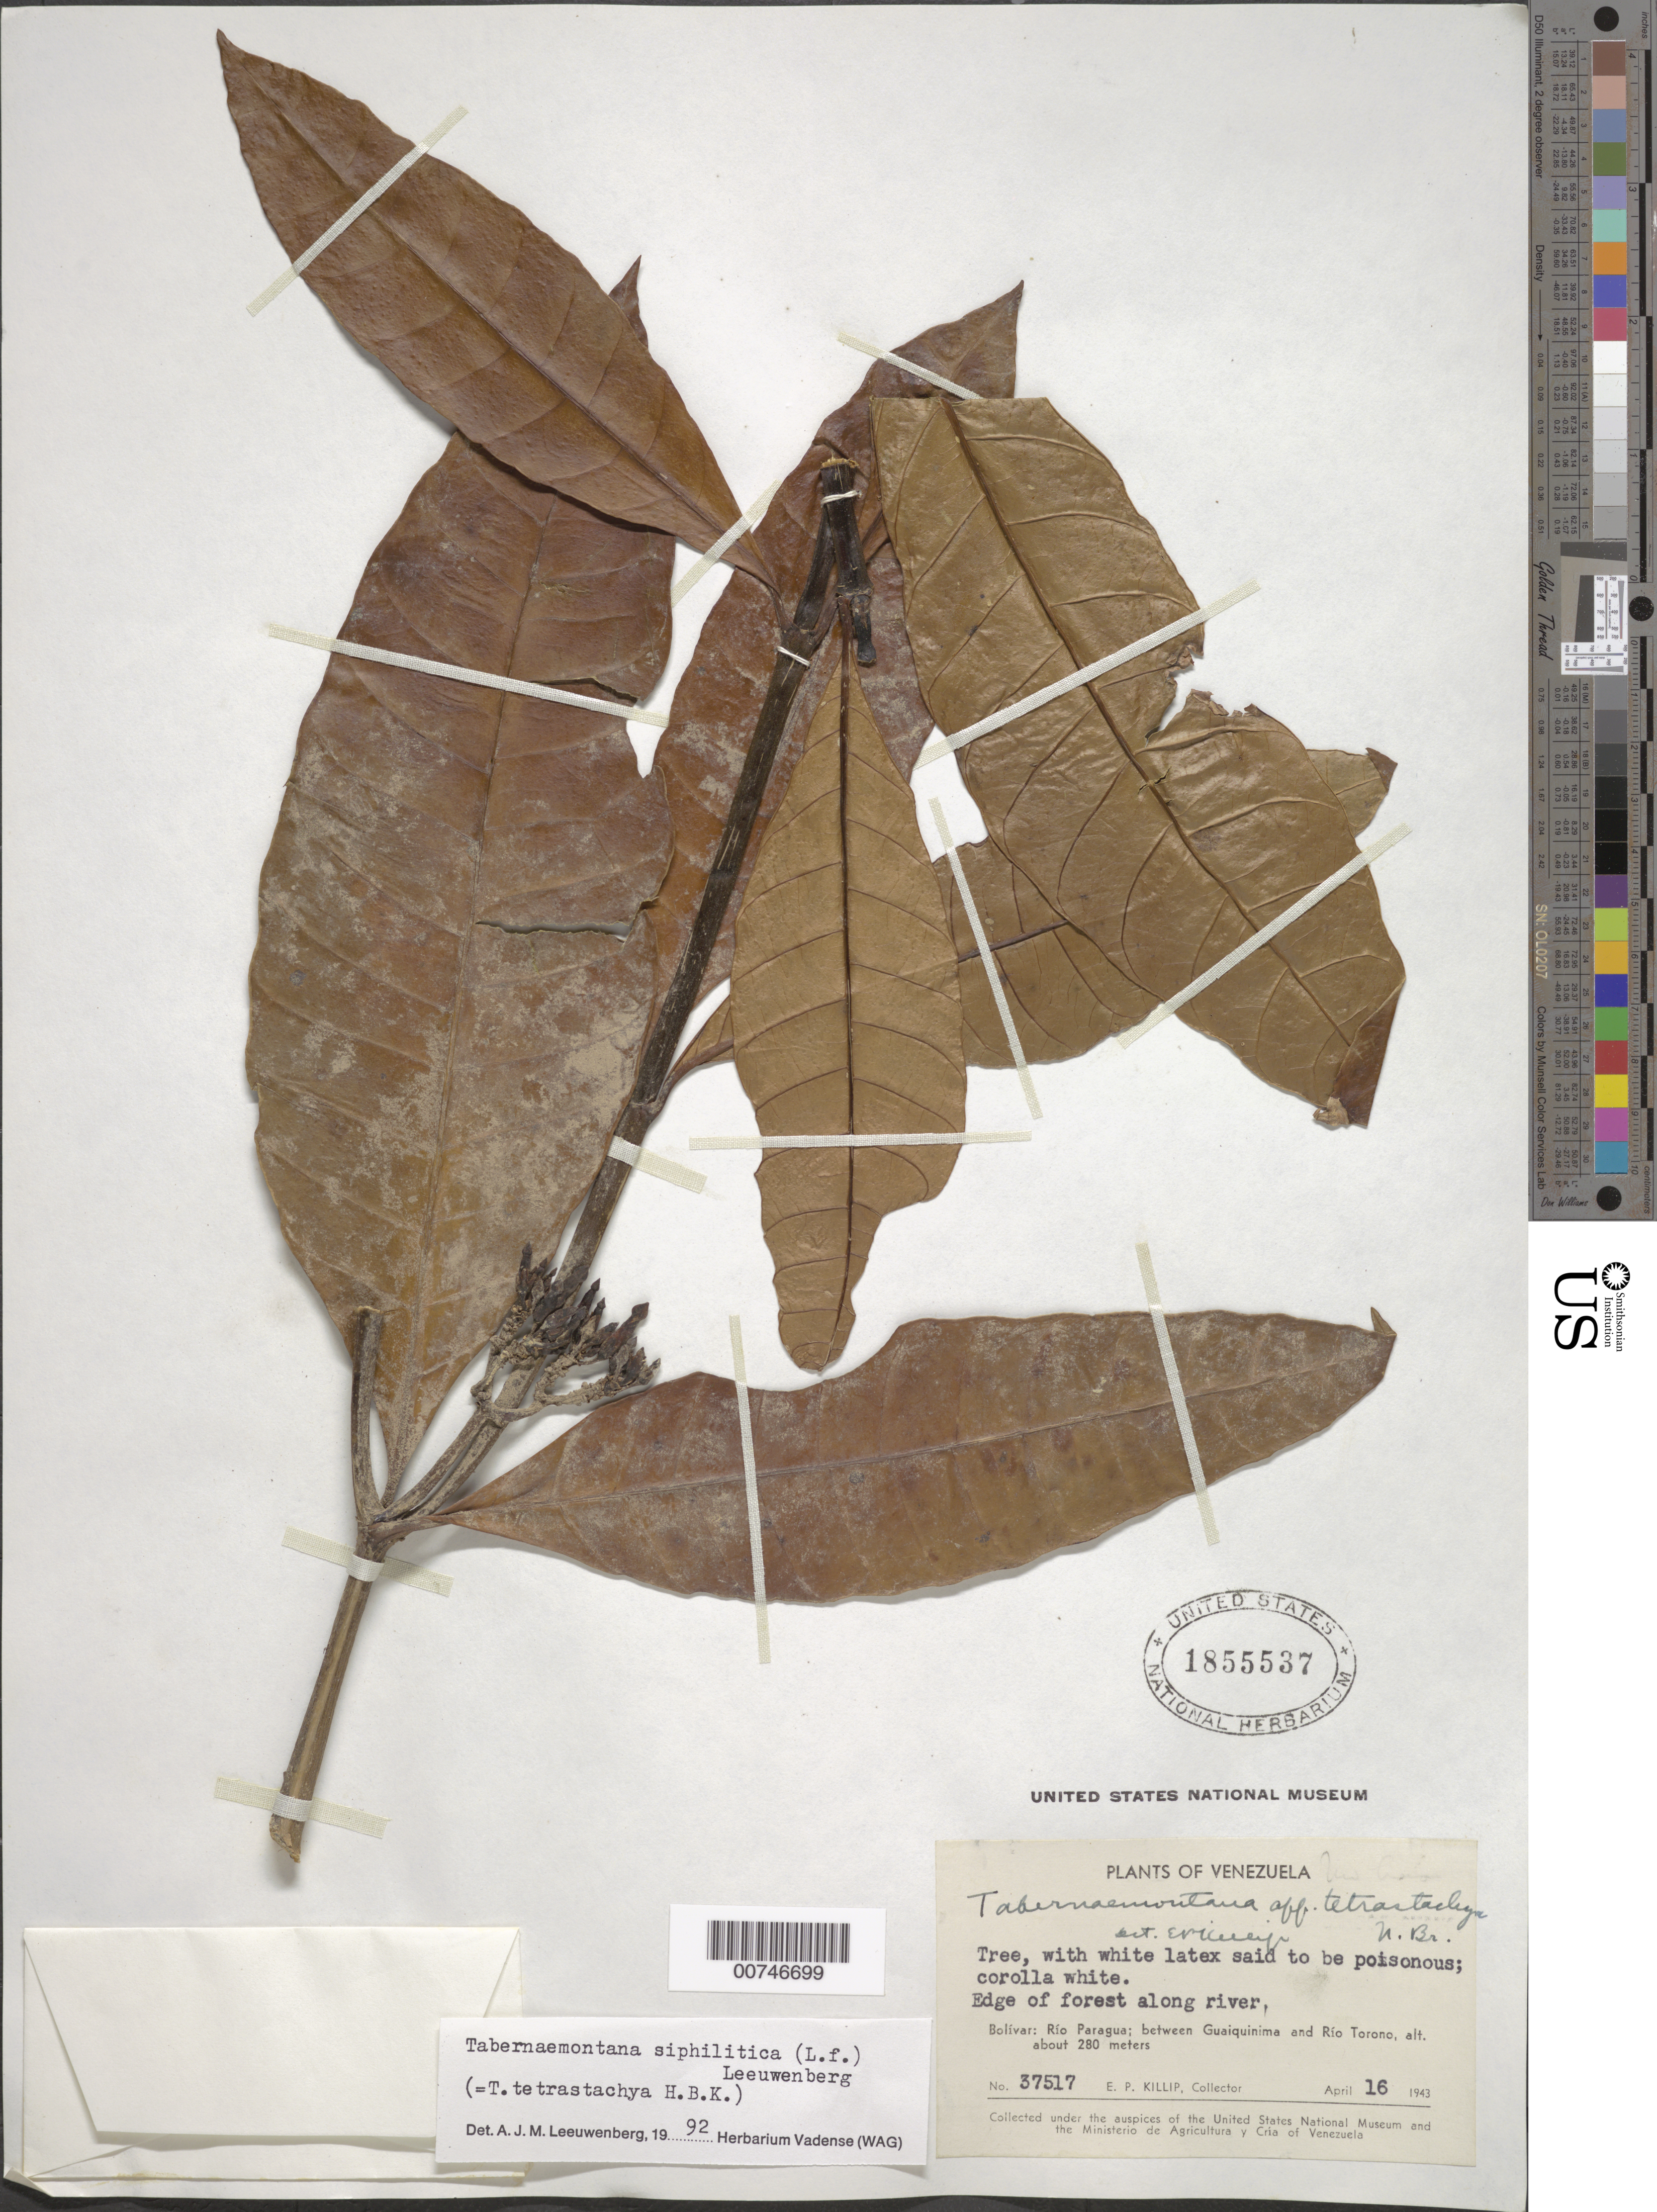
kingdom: Plantae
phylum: Tracheophyta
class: Magnoliopsida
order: Gentianales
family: Apocynaceae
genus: Tabernaemontana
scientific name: Tabernaemontana siphilitica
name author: (L. f.) Leeuwenb.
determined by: Leeuwenberg, A. J. M.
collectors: E. P. Killip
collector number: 37517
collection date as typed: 16-Apr-43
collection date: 1943-04-16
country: Venezuela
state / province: Bolívar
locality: Río Paragua, between Guaiquinima and Río Torono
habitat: Edge of forest, along river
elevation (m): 280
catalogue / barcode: US 1855537